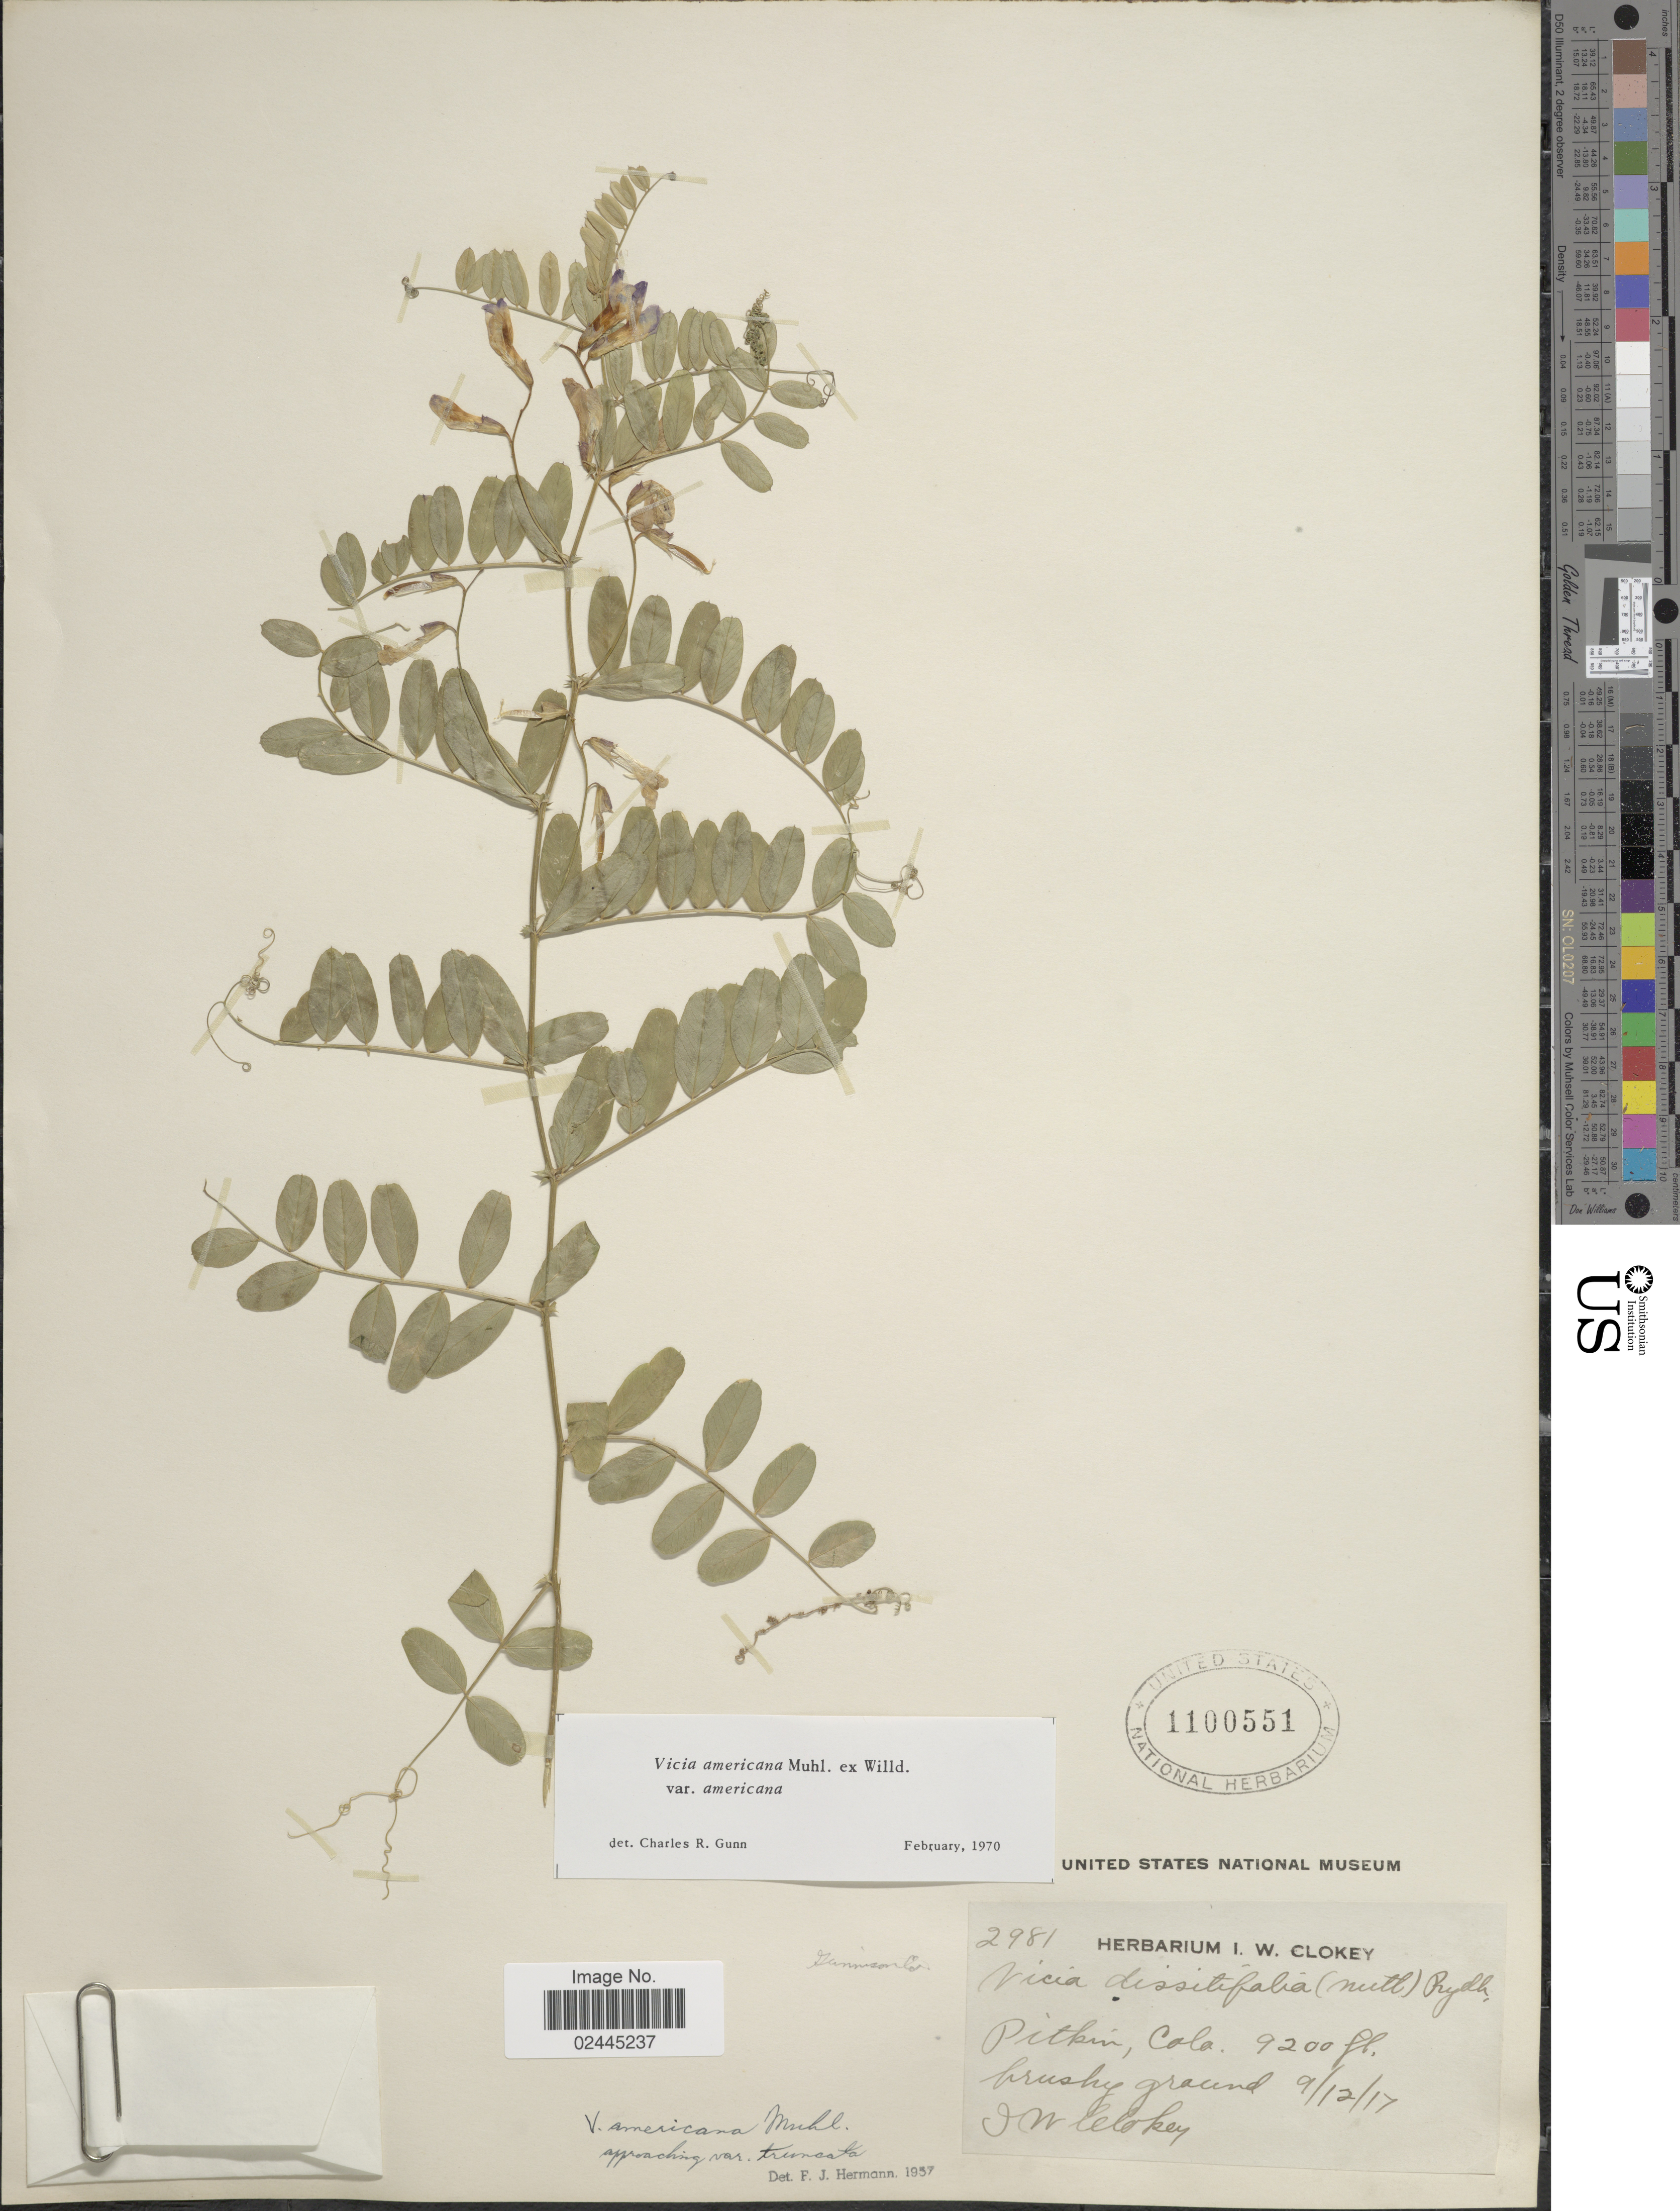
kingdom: Plantae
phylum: Tracheophyta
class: Magnoliopsida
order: Fabales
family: Fabaceae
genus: Vicia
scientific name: Vicia americana var. americana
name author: Muhl. ex Willd.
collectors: I. W. Clokey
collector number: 2981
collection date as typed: Transcribed d/m/y: 12/9/17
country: United States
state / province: Colorado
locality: Pitkin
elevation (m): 2804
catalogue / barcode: US 1100551